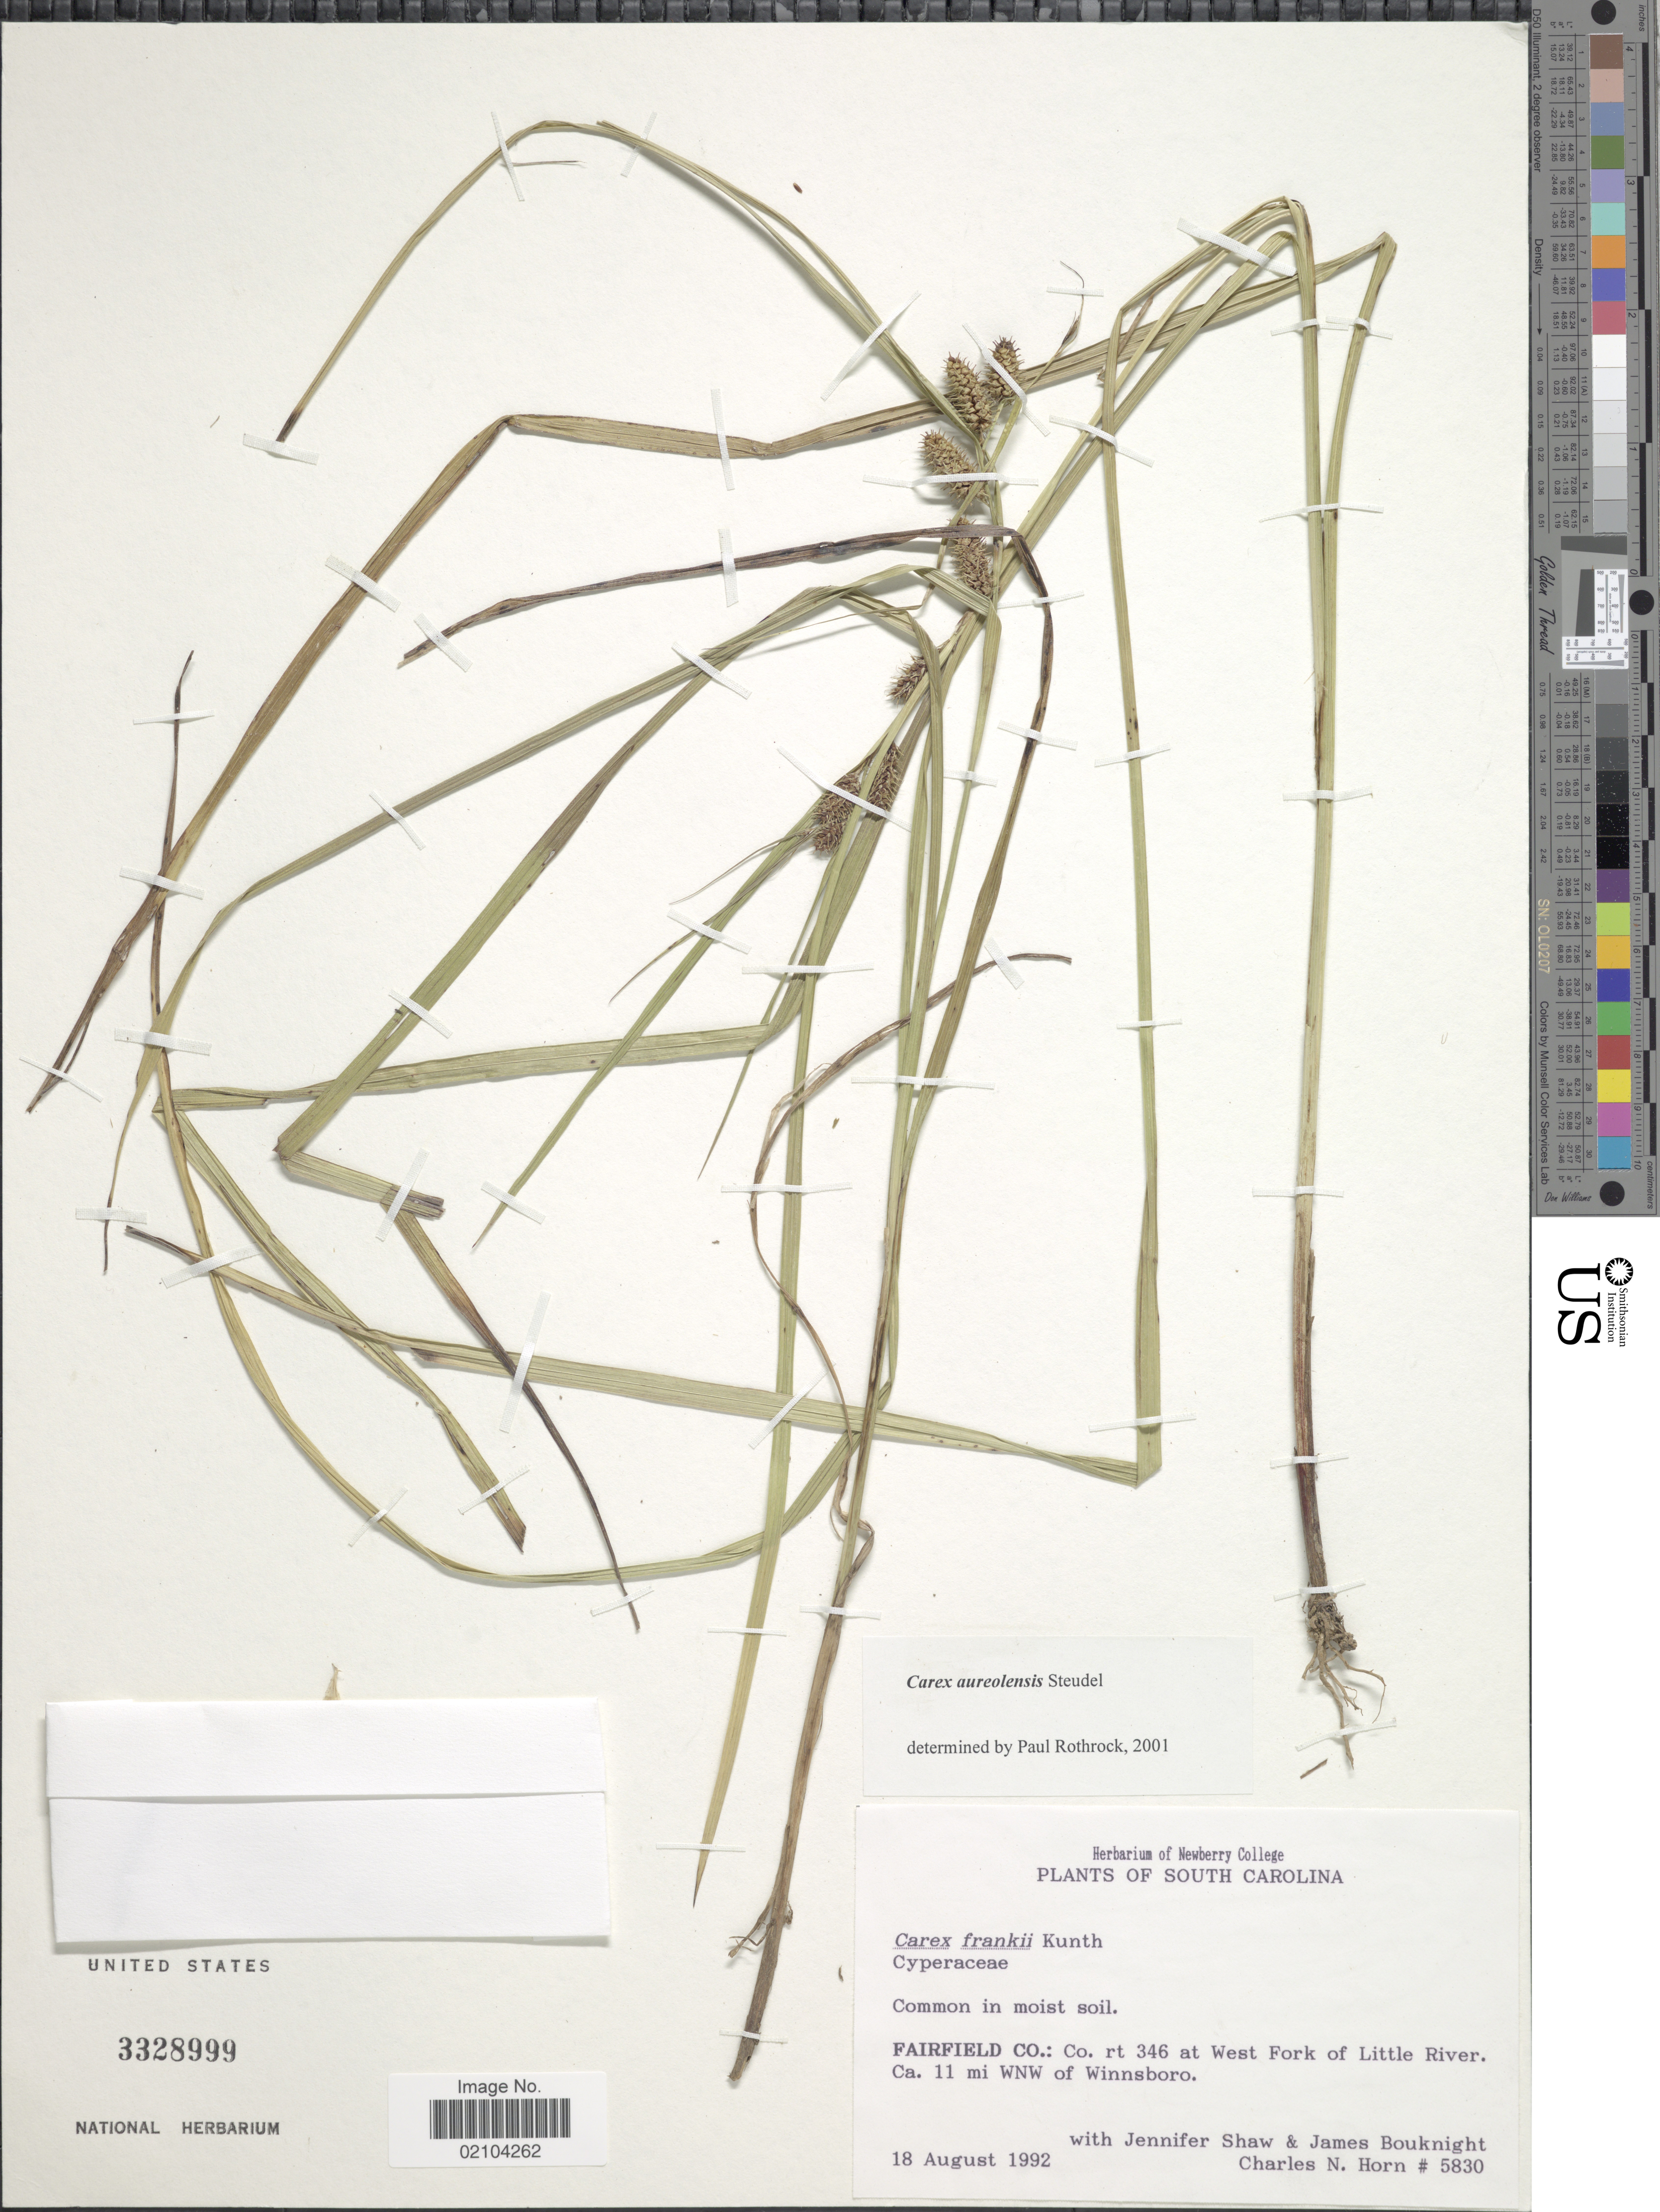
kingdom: Plantae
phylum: Tracheophyta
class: Liliopsida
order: Poales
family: Cyperaceae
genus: Carex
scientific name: Carex aureolensis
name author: Steud.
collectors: J. Shaw, J. Bouknight & C. N. Horn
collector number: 5830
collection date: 1992-08-18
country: United States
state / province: South Carolina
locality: South Carolina, Fairfield Co.: Co rt 346 at West Fork of Little River Ca. 11 mi. WNW of Winnsboro.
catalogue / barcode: US 3328999